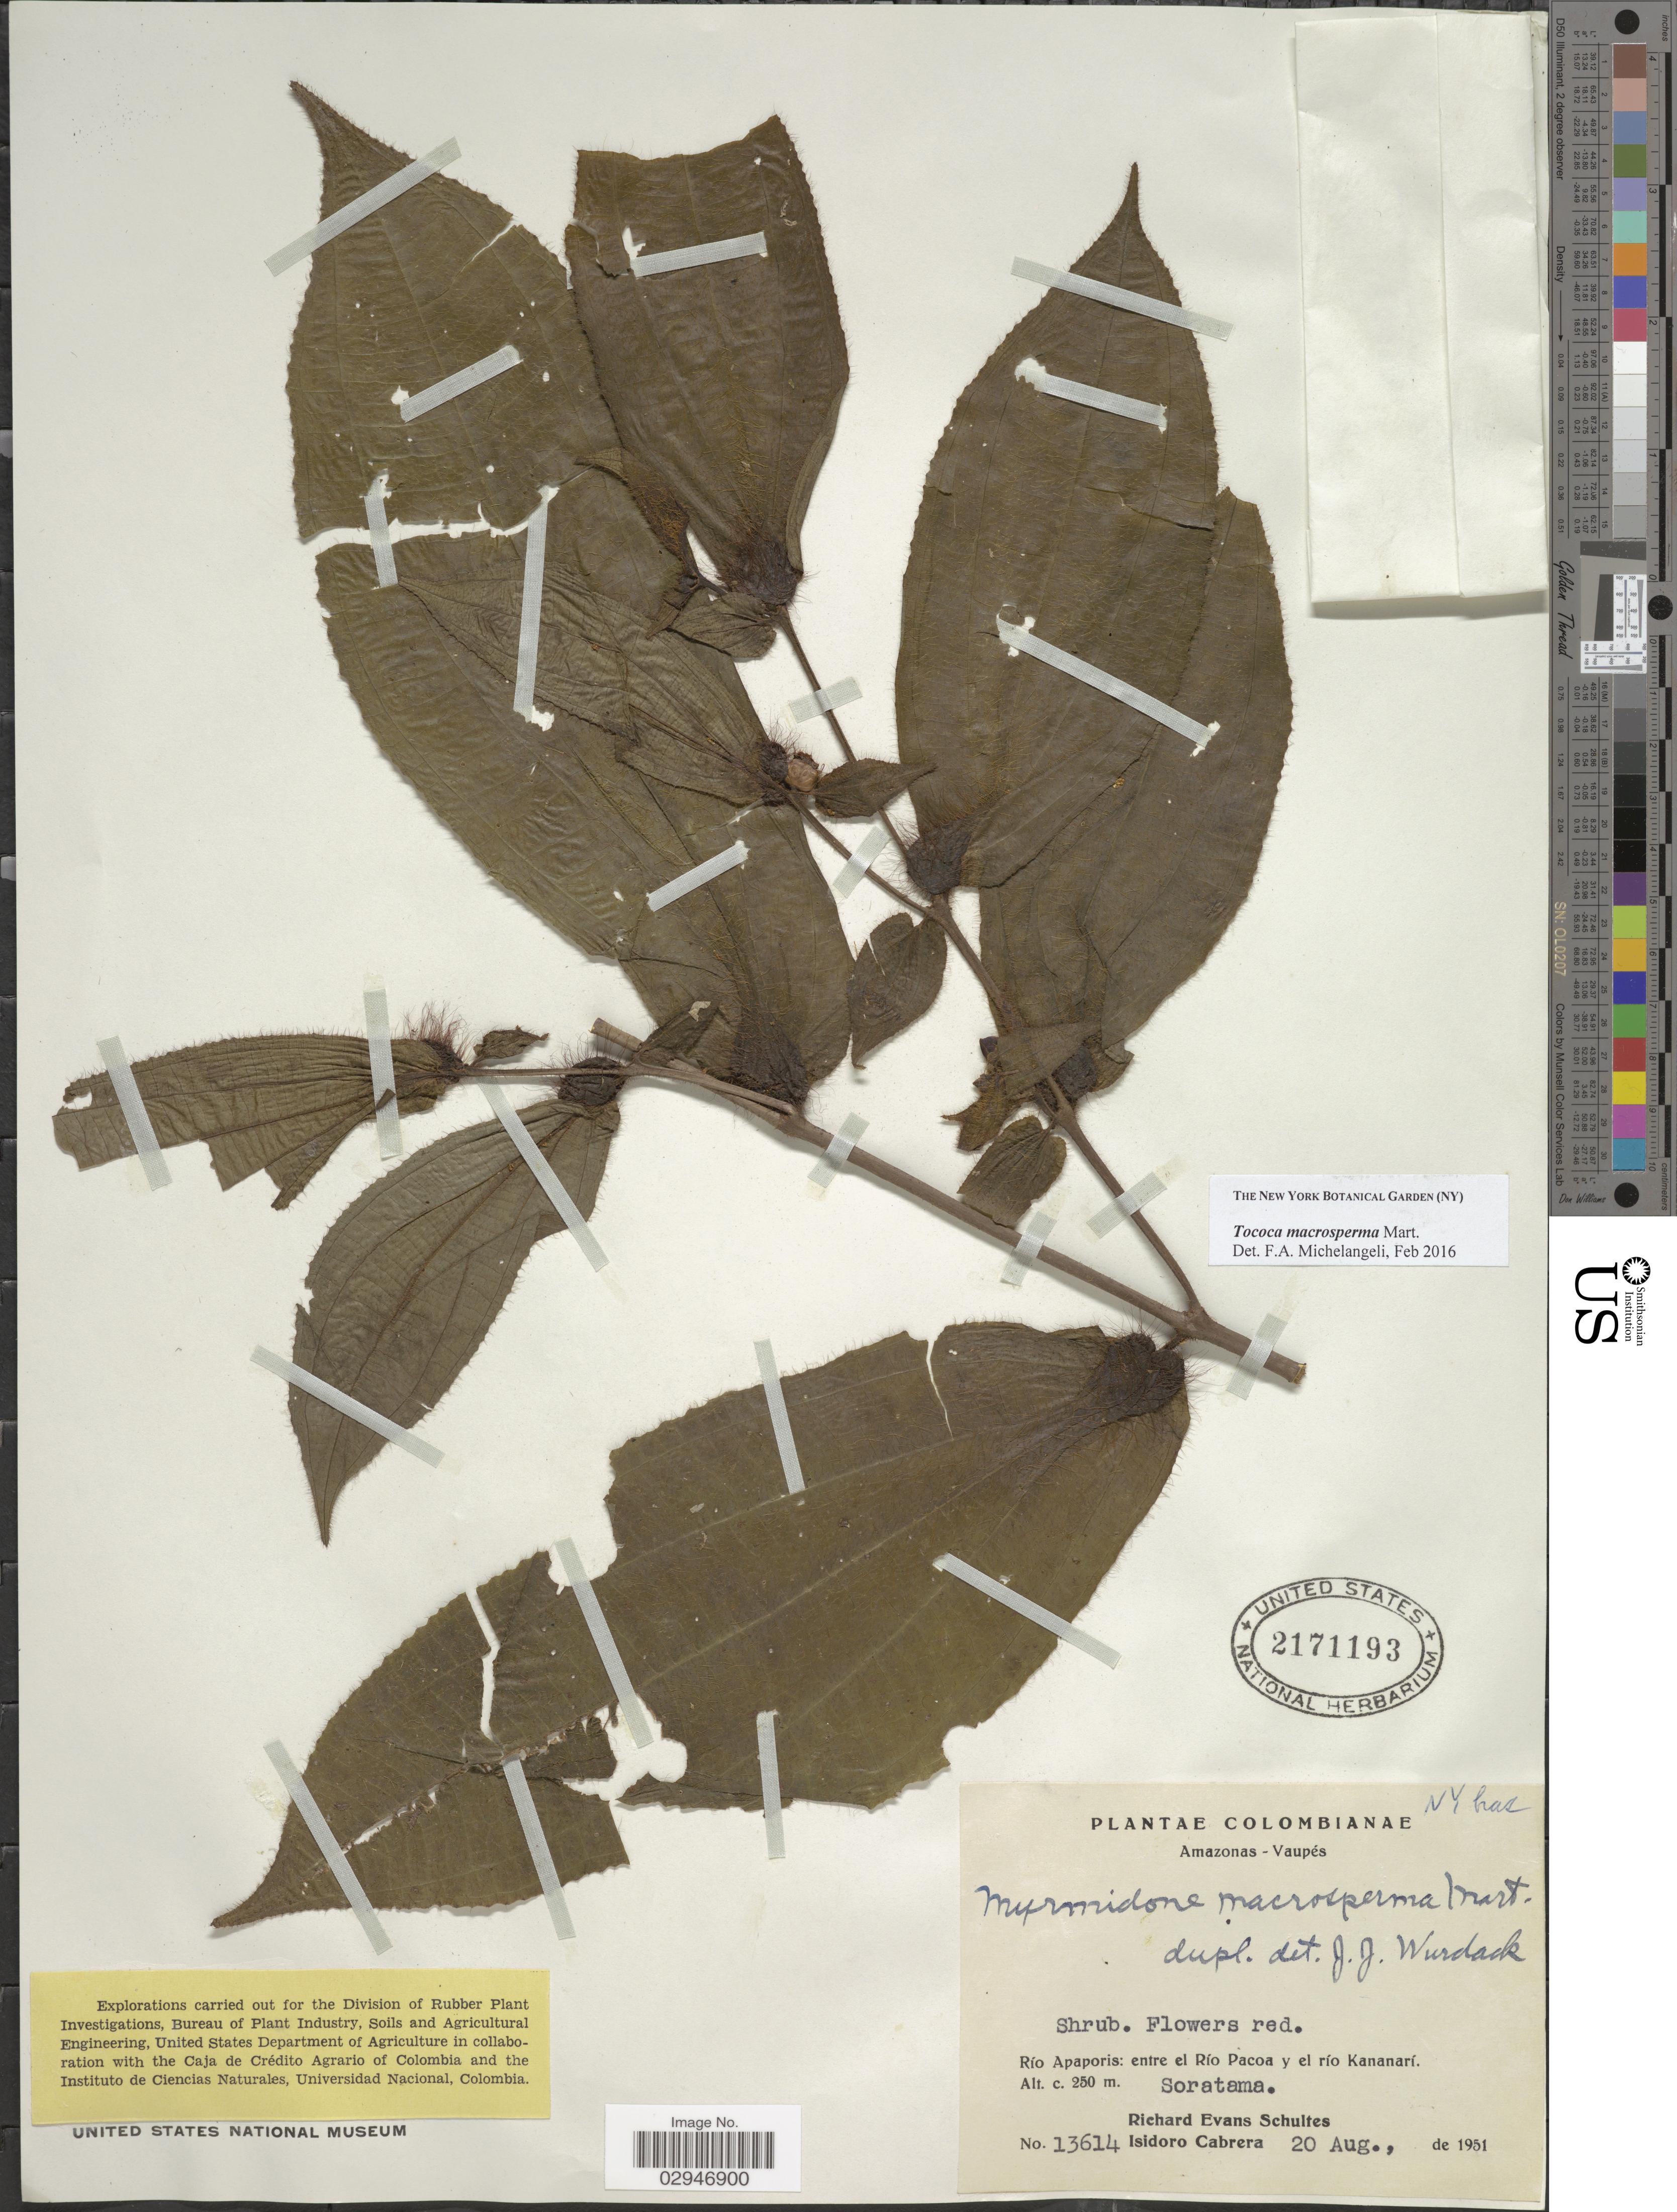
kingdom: Plantae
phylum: Tracheophyta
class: Magnoliopsida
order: Myrtales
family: Melastomataceae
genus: Tococa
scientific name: Tococa macrosperma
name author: Mart.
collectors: R. E. Schultes & I. Cabrera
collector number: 13614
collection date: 1951-08-20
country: Colombia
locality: Amazonas-Vaupés. Río Apaporis: entre el Río Pacoa y el río Kananarí. Soratama.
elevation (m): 250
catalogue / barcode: US 2171193